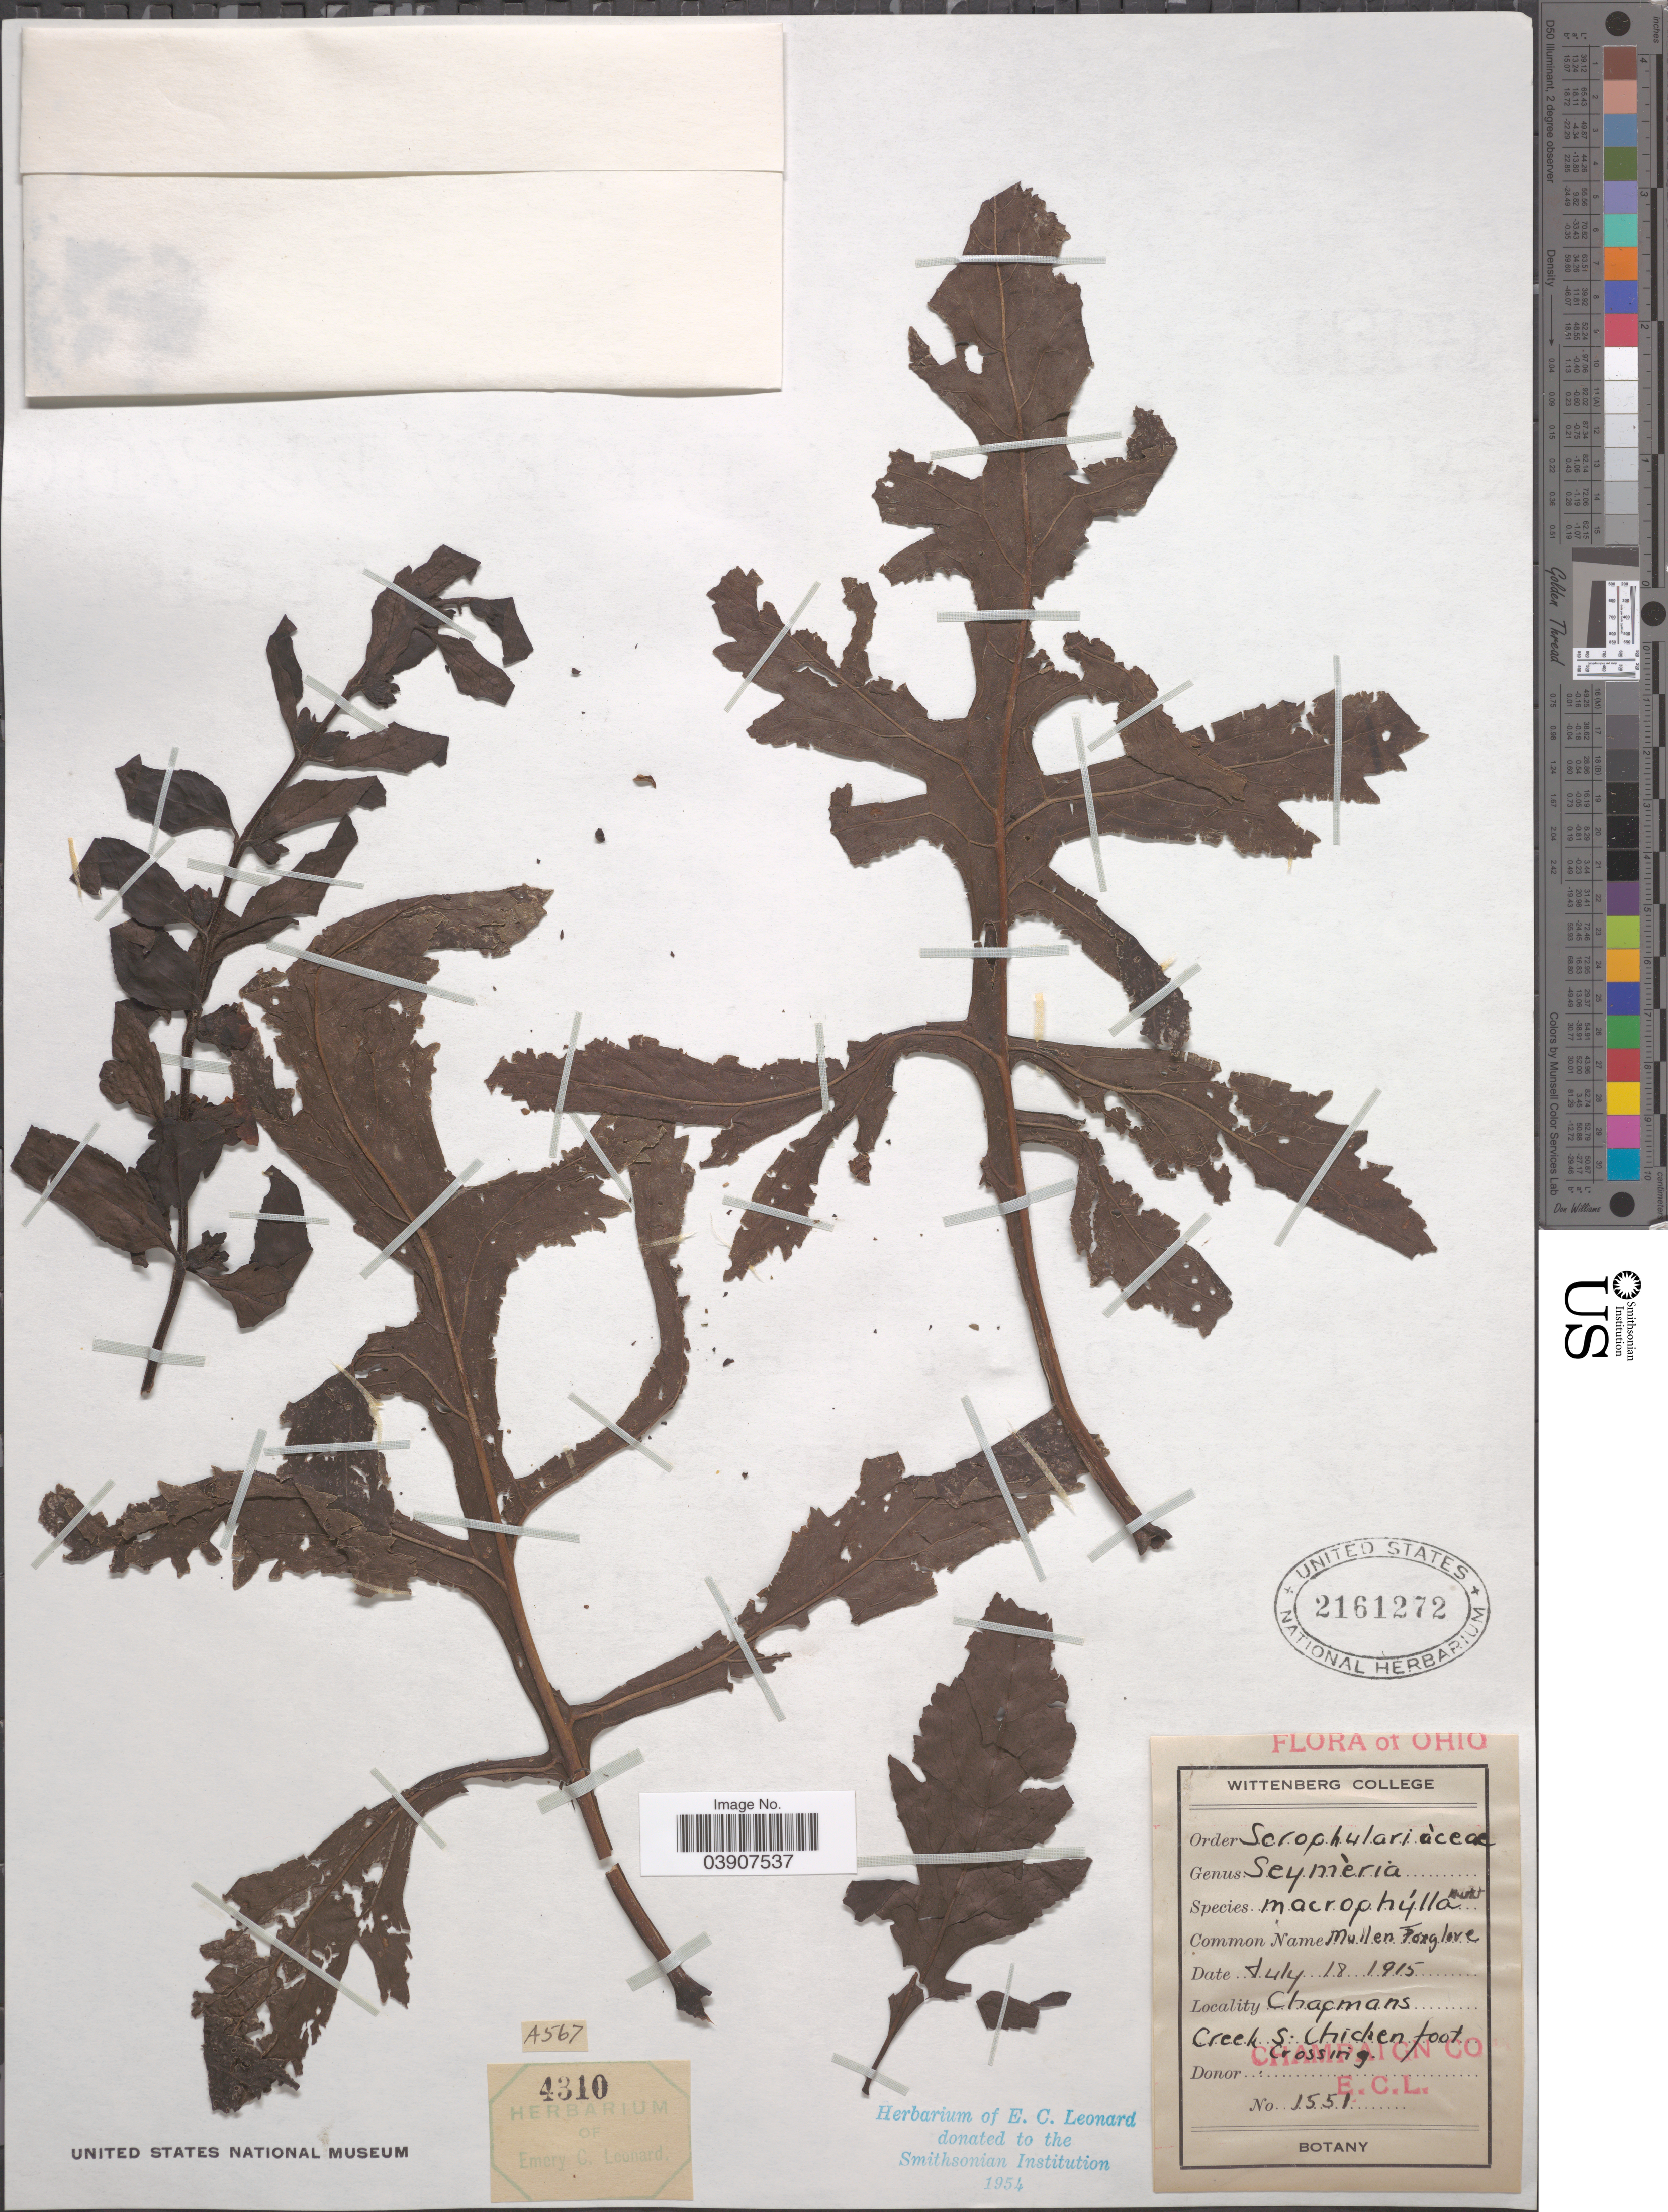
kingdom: Plantae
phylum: Tracheophyta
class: Magnoliopsida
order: Lamiales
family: Orobanchaceae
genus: Dasistoma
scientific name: Dasistoma macrophylla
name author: (Nutt.) Raf.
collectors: E. C. Leonard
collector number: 1551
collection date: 1915-07-18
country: United States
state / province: Ohio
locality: Chapmans, Creek S. Chicken foot crossing.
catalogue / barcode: US 2161272